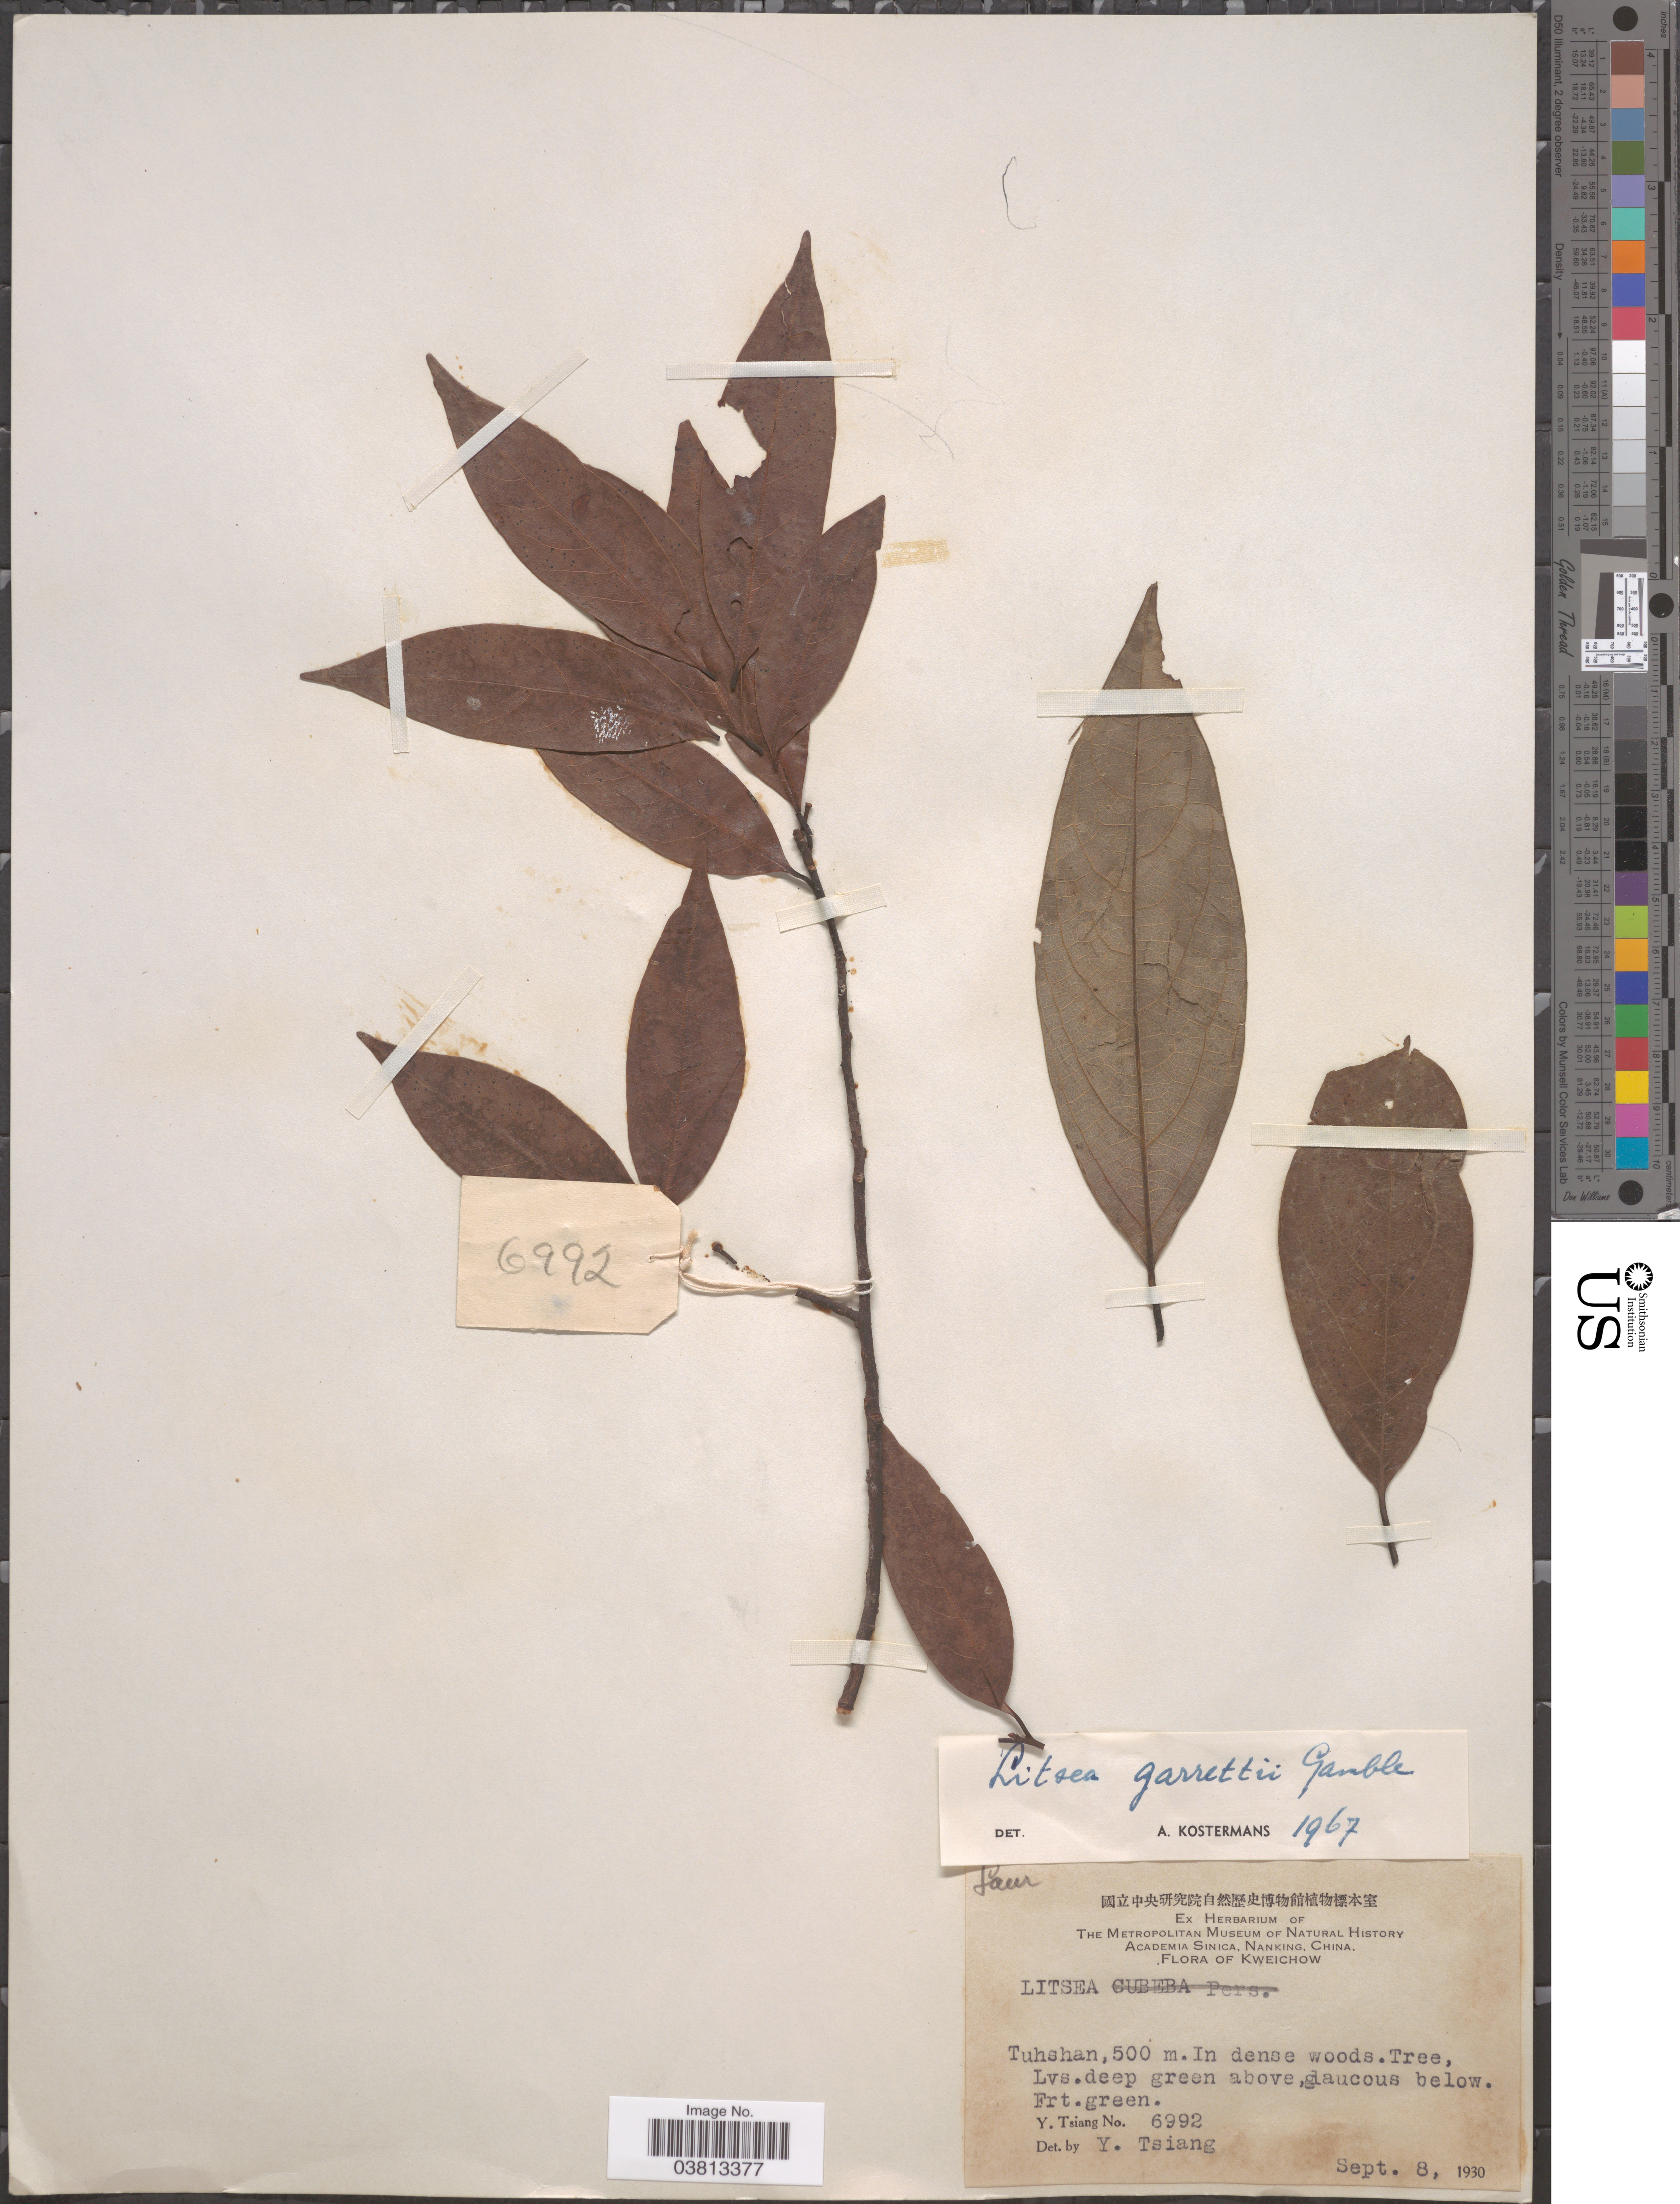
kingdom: Plantae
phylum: Tracheophyta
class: Magnoliopsida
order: Laurales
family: Lauraceae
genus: Litsea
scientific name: Litsea garrettii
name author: Gamble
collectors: Y. Tsiang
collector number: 6992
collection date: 1930-09-08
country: China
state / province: Guizhou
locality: Kweichow. Tuhshan.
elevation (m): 500